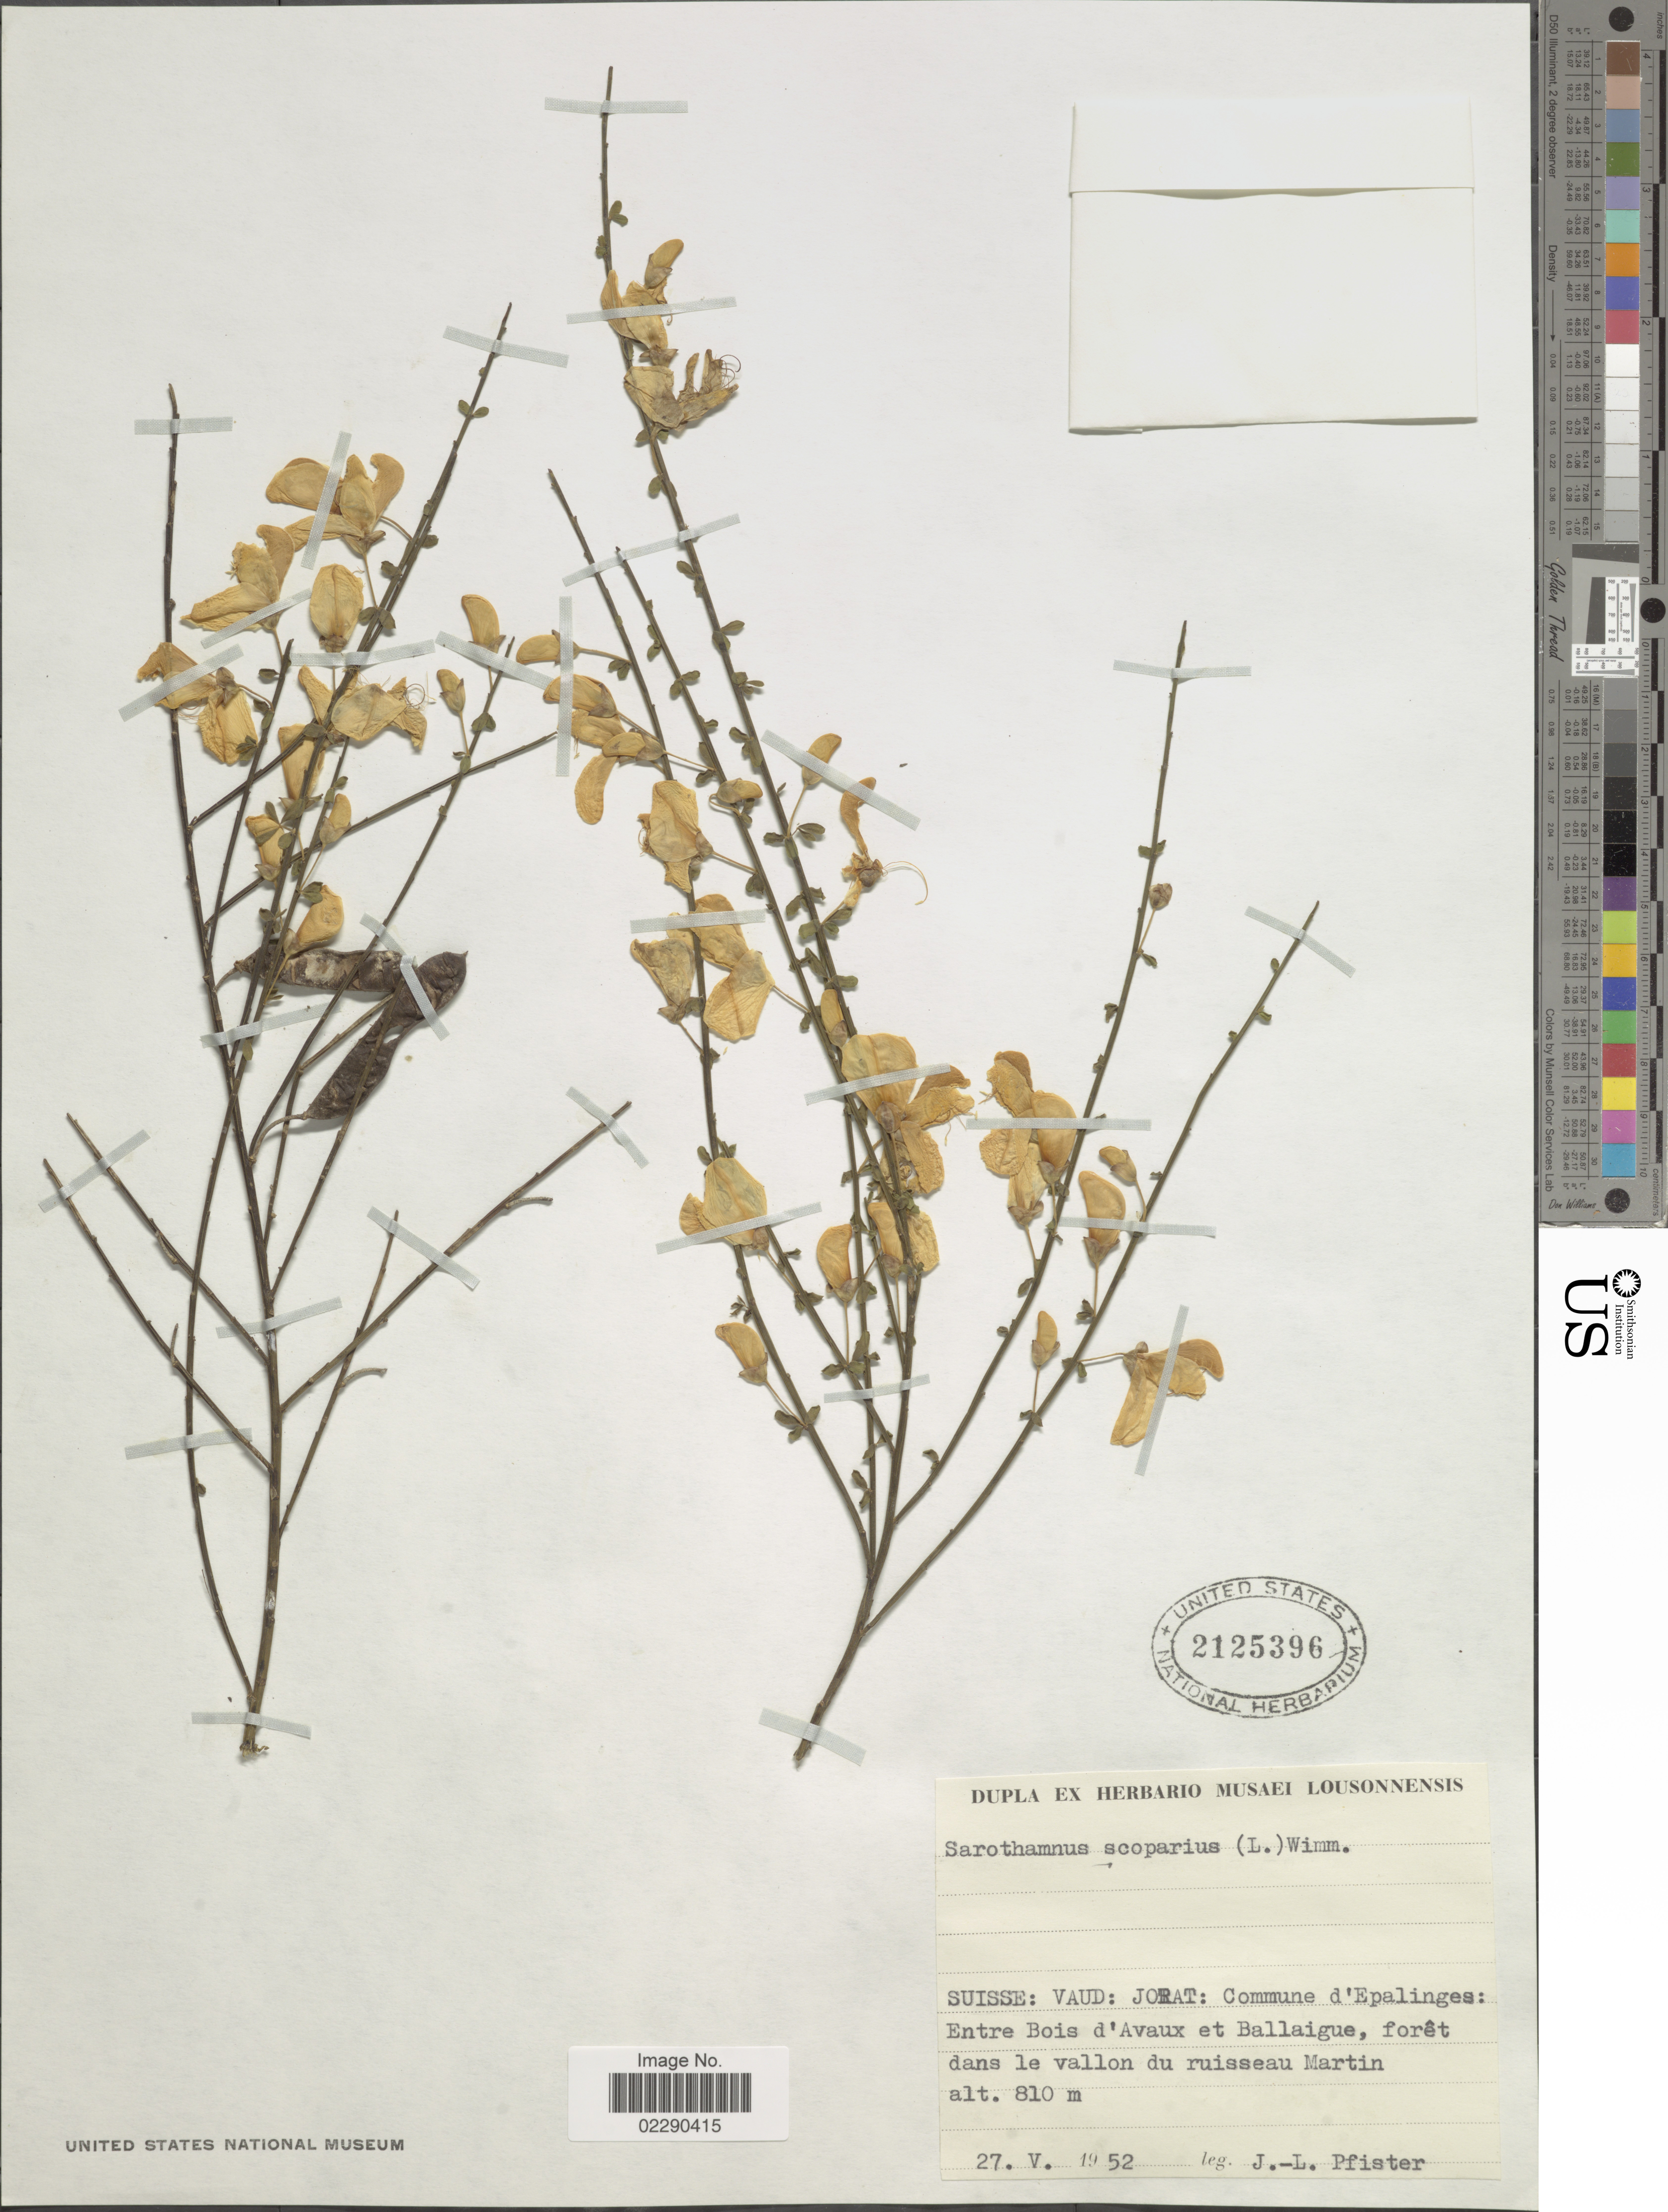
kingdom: Plantae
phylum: Tracheophyta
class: Magnoliopsida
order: Fabales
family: Fabaceae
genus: Cytisus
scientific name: Cytisus scoparius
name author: (L.) Link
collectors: J. Pfister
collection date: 1952-05-27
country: Switzerland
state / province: Vaud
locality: Suisse, Jorat, Commune d'Epalinges, entre Bois d'Avaux et Ballaigue, foret le vallon du ruisseau Martin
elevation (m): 810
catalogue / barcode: US 2125396